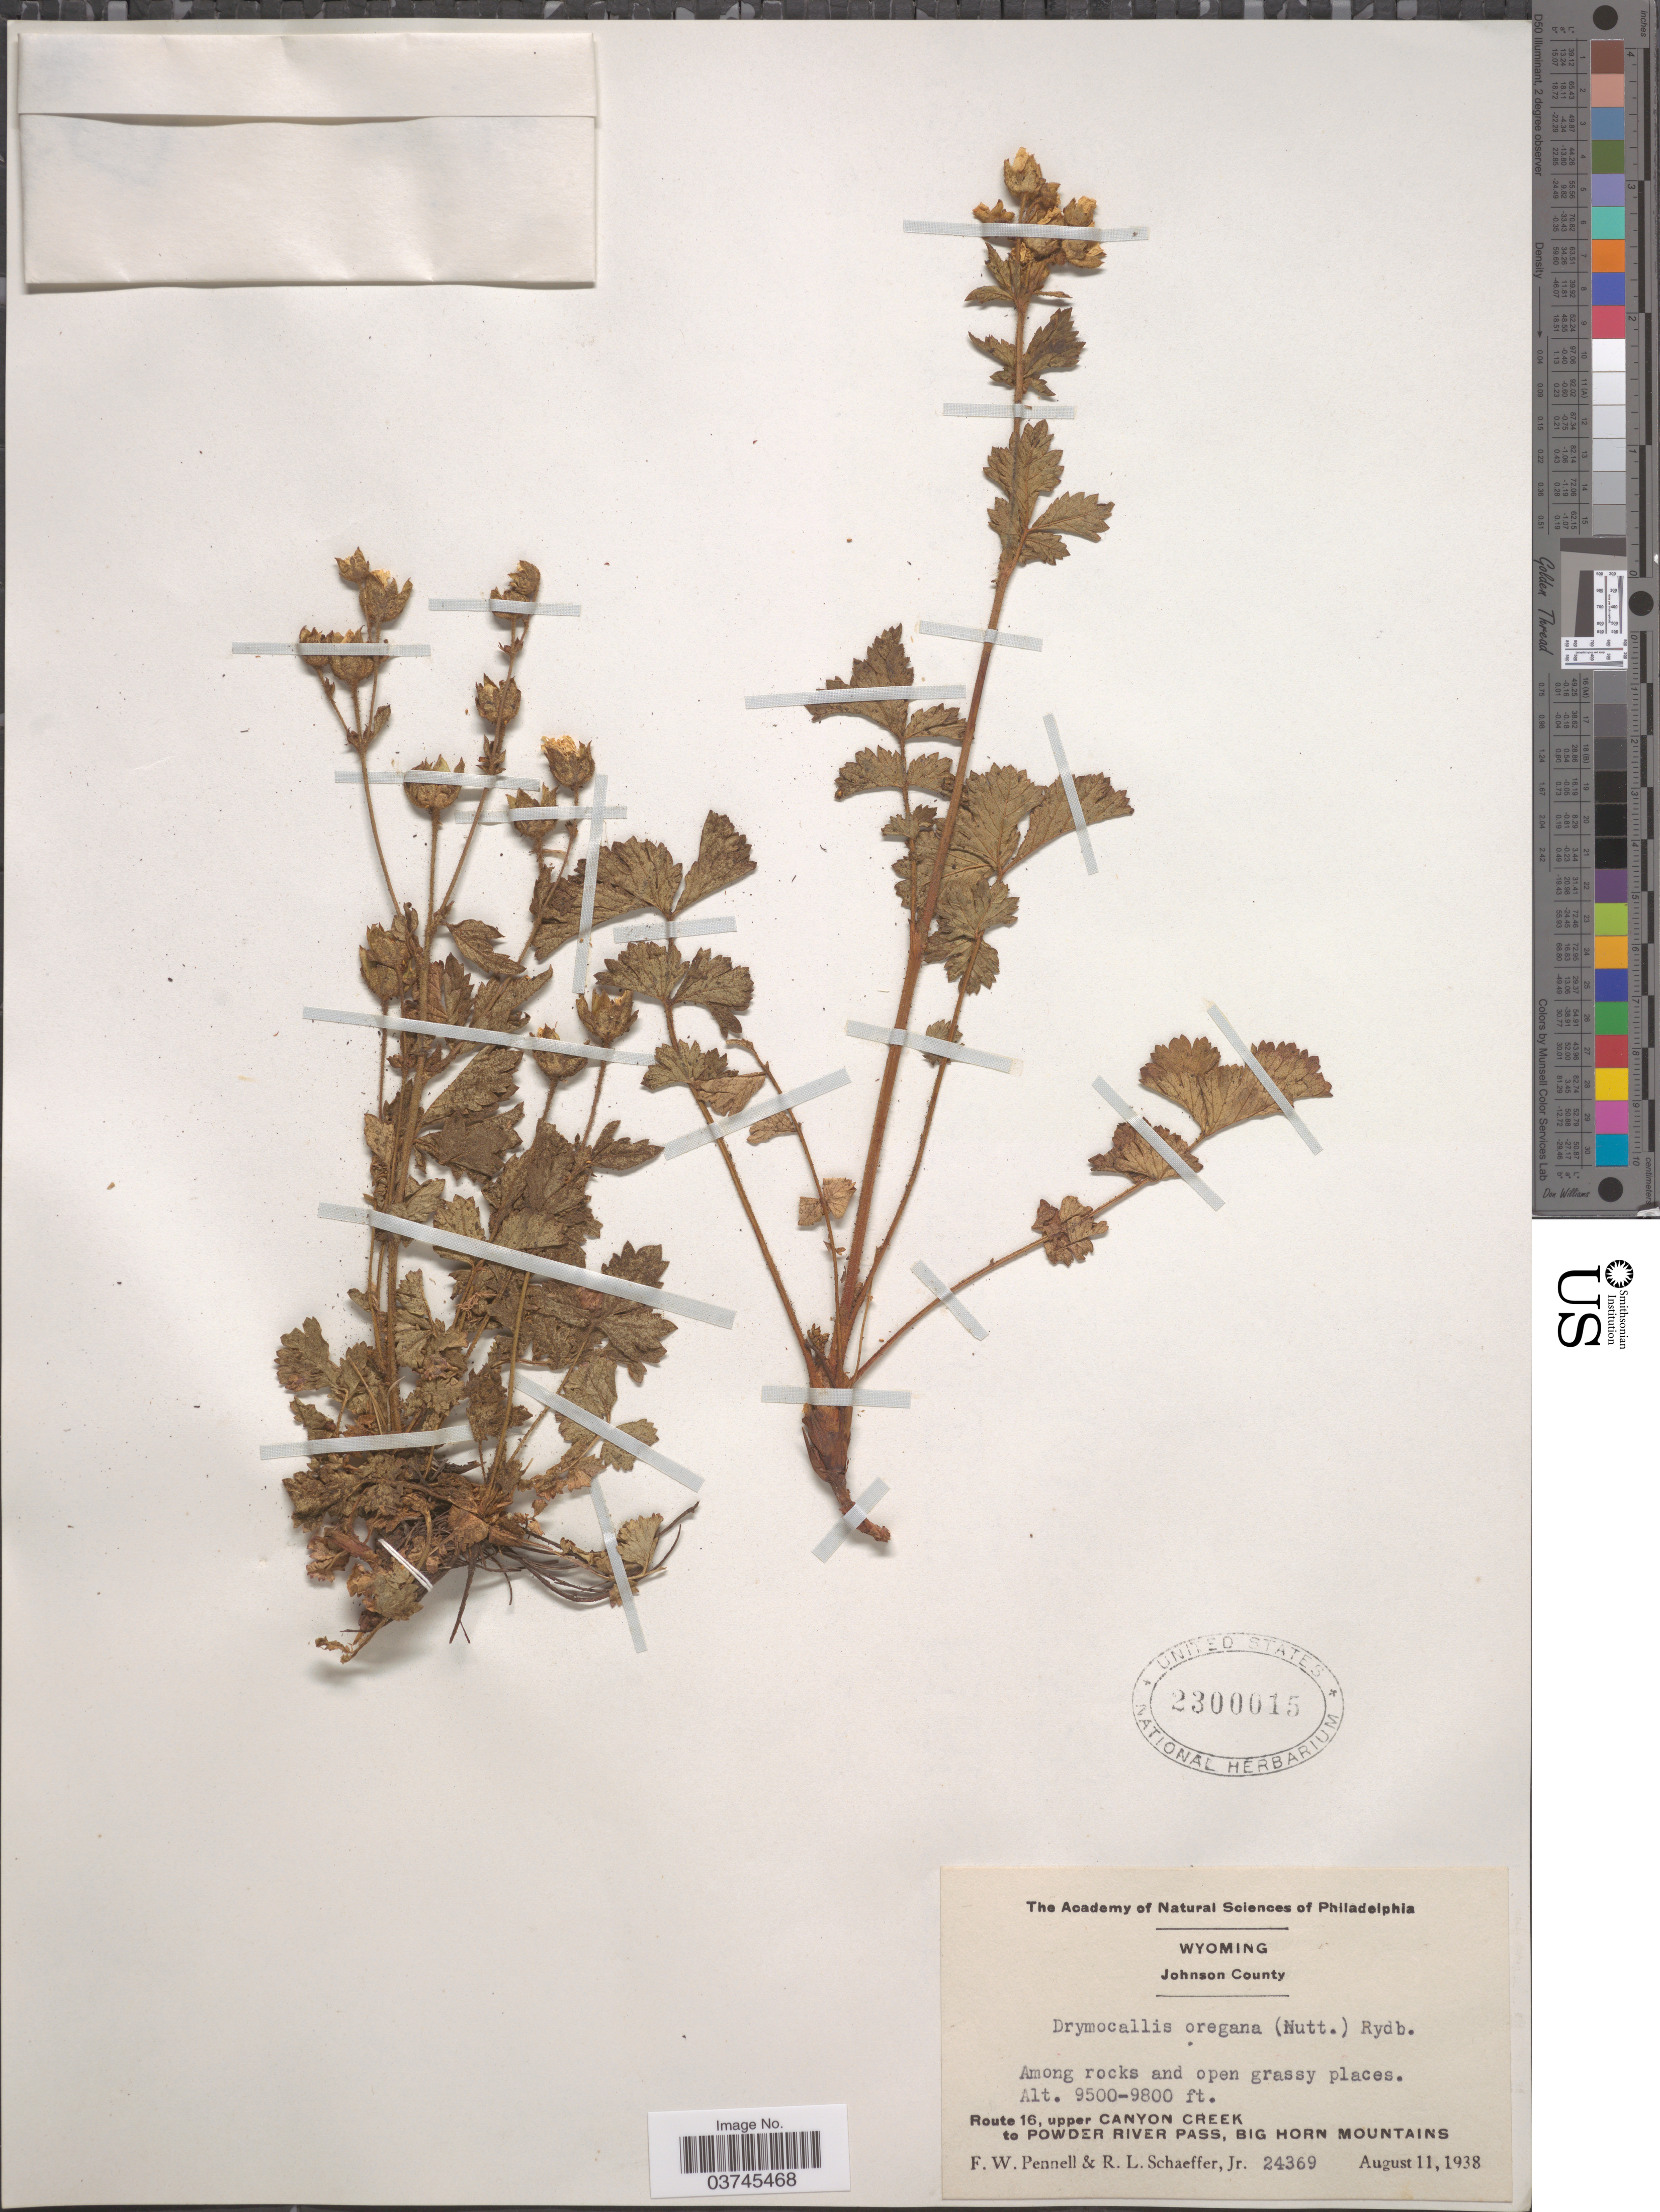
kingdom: Plantae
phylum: Tracheophyta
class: Magnoliopsida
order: Rosales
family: Rosaceae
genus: Drymocallis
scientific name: Drymocallis glandulosa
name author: (Lindl.) Rydb.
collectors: F. W. Pennell & R. L. Schaeffer Jr.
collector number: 24369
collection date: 1938-08-11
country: United States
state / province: Wyoming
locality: Johnson County. Route 16, upper Canyon Creek to Powder River Pass, Big Horn Mountains.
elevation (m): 2896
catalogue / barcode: US 2300015